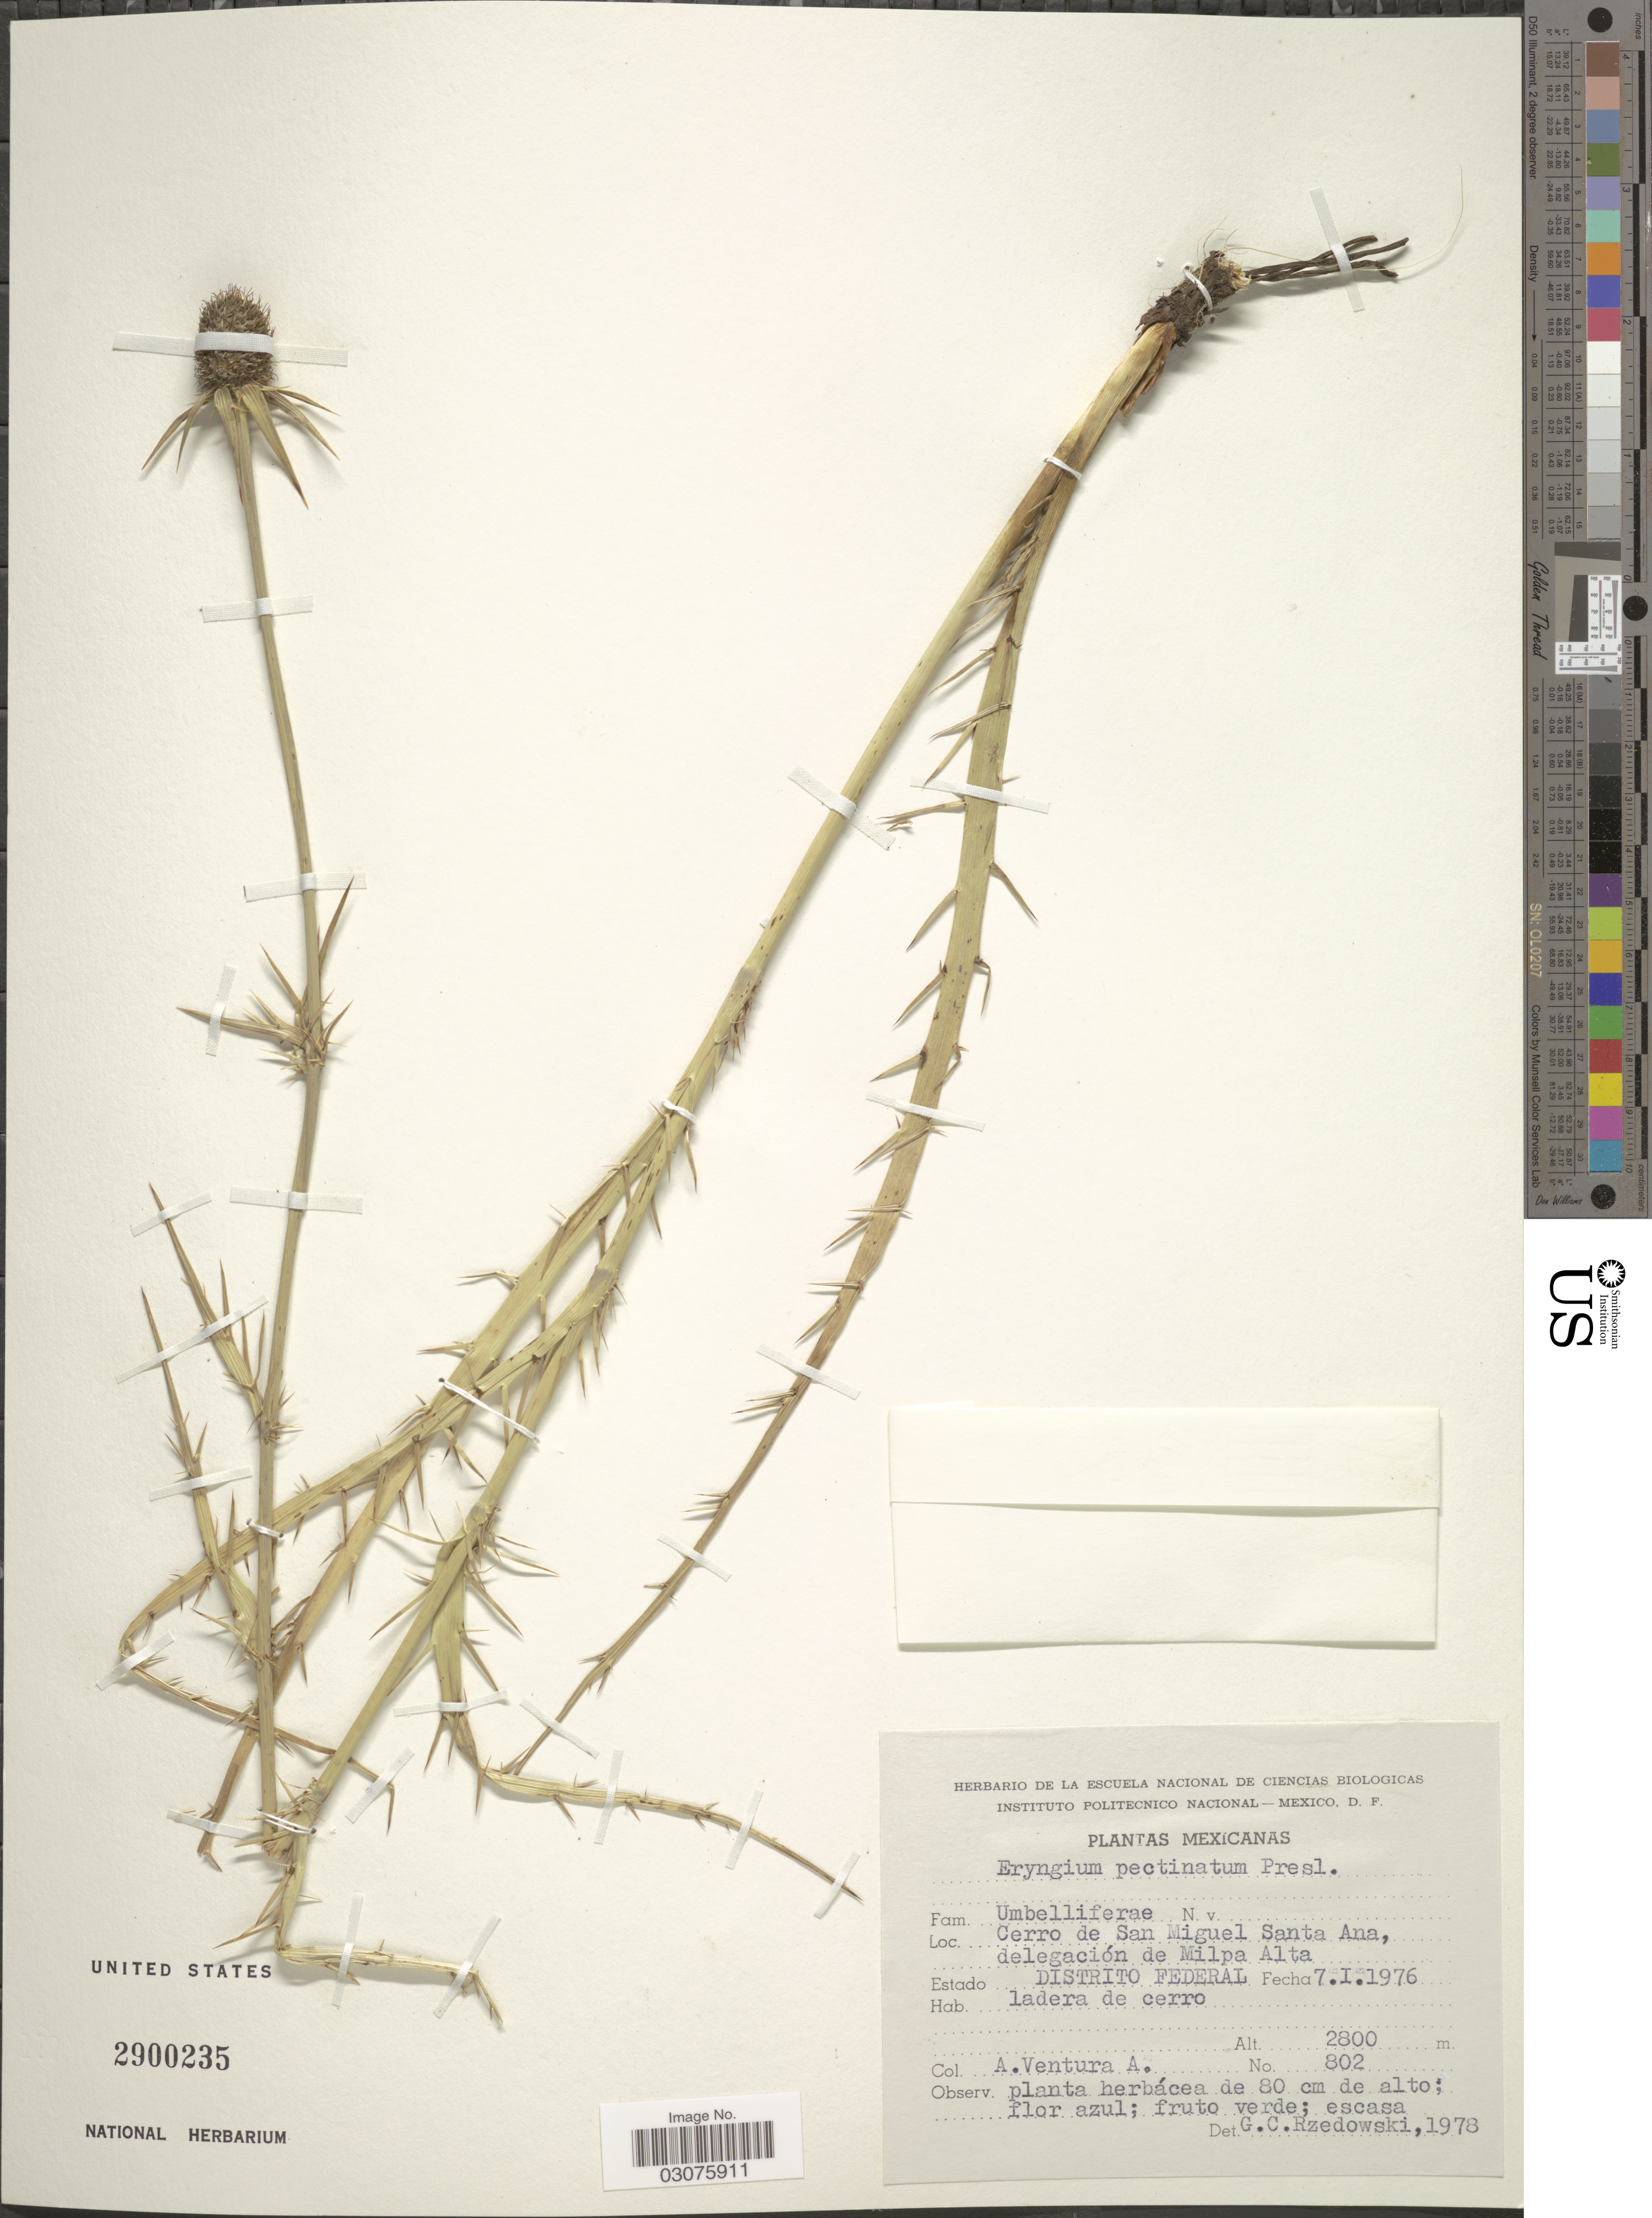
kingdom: Plantae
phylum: Tracheophyta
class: Magnoliopsida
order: Apiales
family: Apiaceae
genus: Eryngium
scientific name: Eryngium pectinatum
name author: C. Presl ex DC.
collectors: A. Ventura A.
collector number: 802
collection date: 1976-01-07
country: Mexico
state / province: Distrito Federal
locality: Cerro de San Miguel Santa Ana, delegación de Milpa Alta. Estado Distrito Federal.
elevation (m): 2800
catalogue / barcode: US 2900235